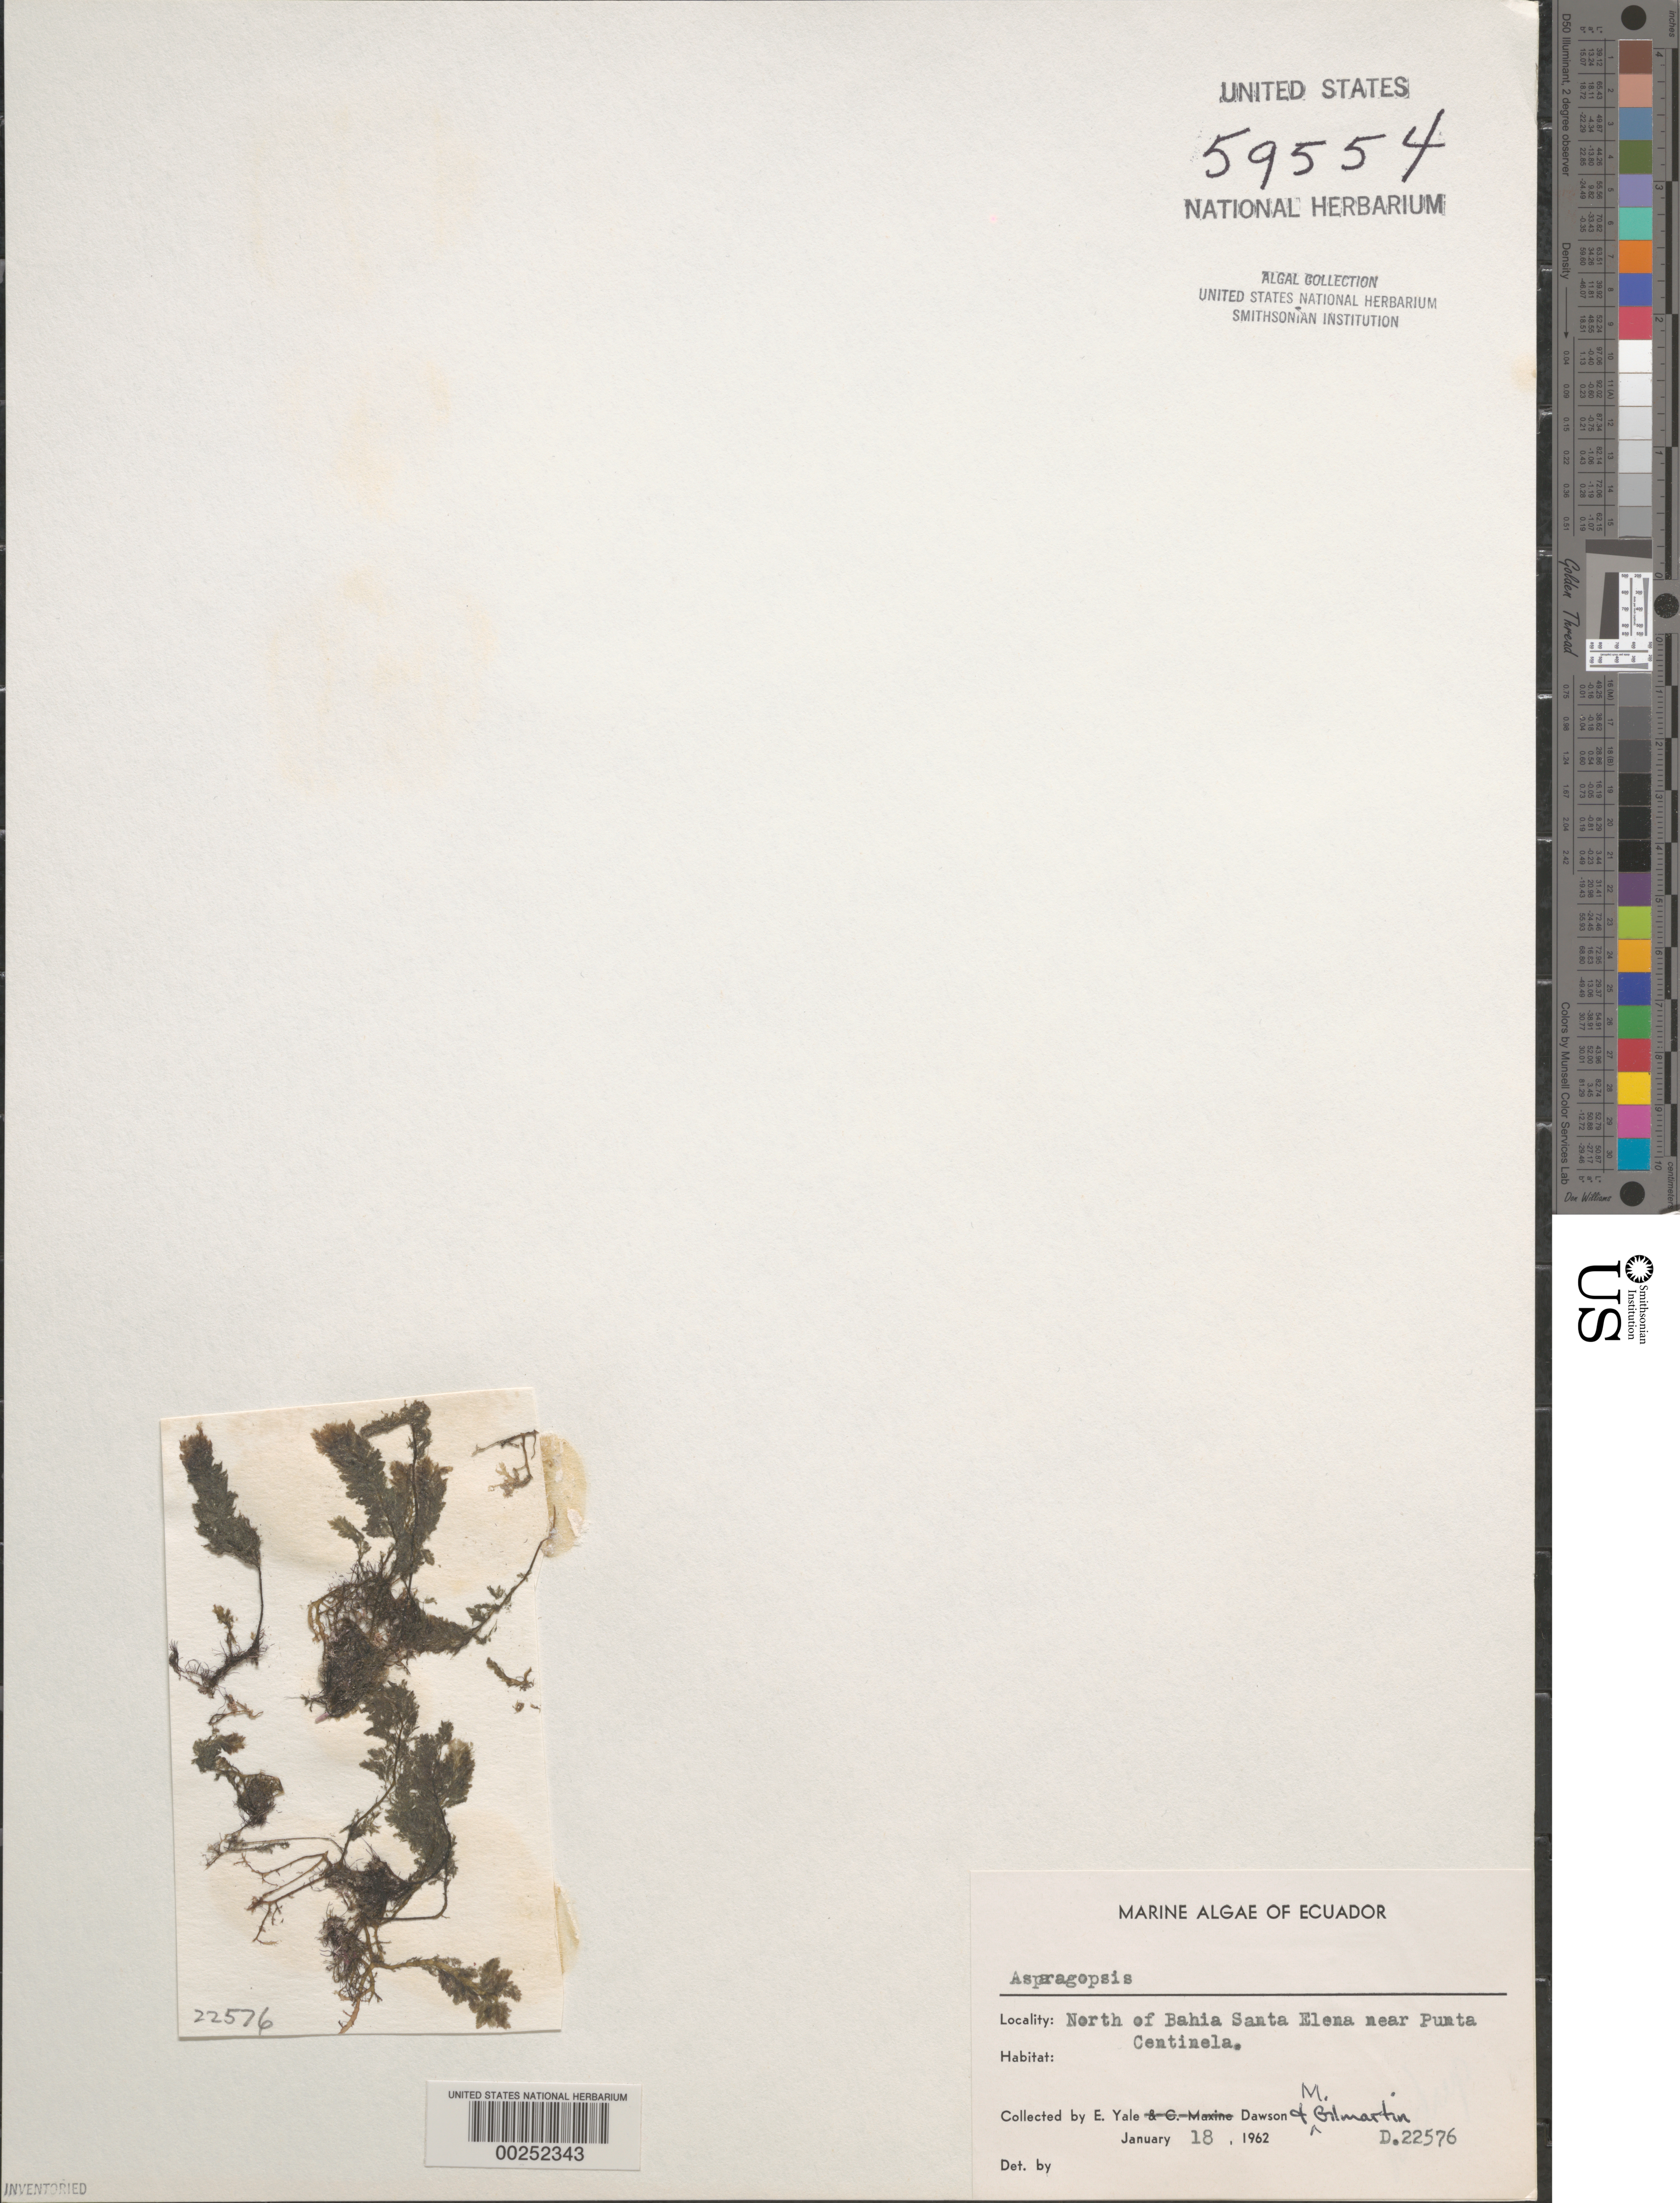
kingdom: Plantae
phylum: Rhodophyta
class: Florideophyceae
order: Bonnemaisoniales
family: Bonnemaisoniaceae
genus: Asparagopsis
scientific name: Asparagopsis sp.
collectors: E. Y. Dawson & M. Gilmartin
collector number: EYD 22576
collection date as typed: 18 Jan 1962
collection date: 1962-01-18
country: Ecuador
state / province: Guayas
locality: North of Bahia Santa Elena near Punta Centinela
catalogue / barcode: US 59554